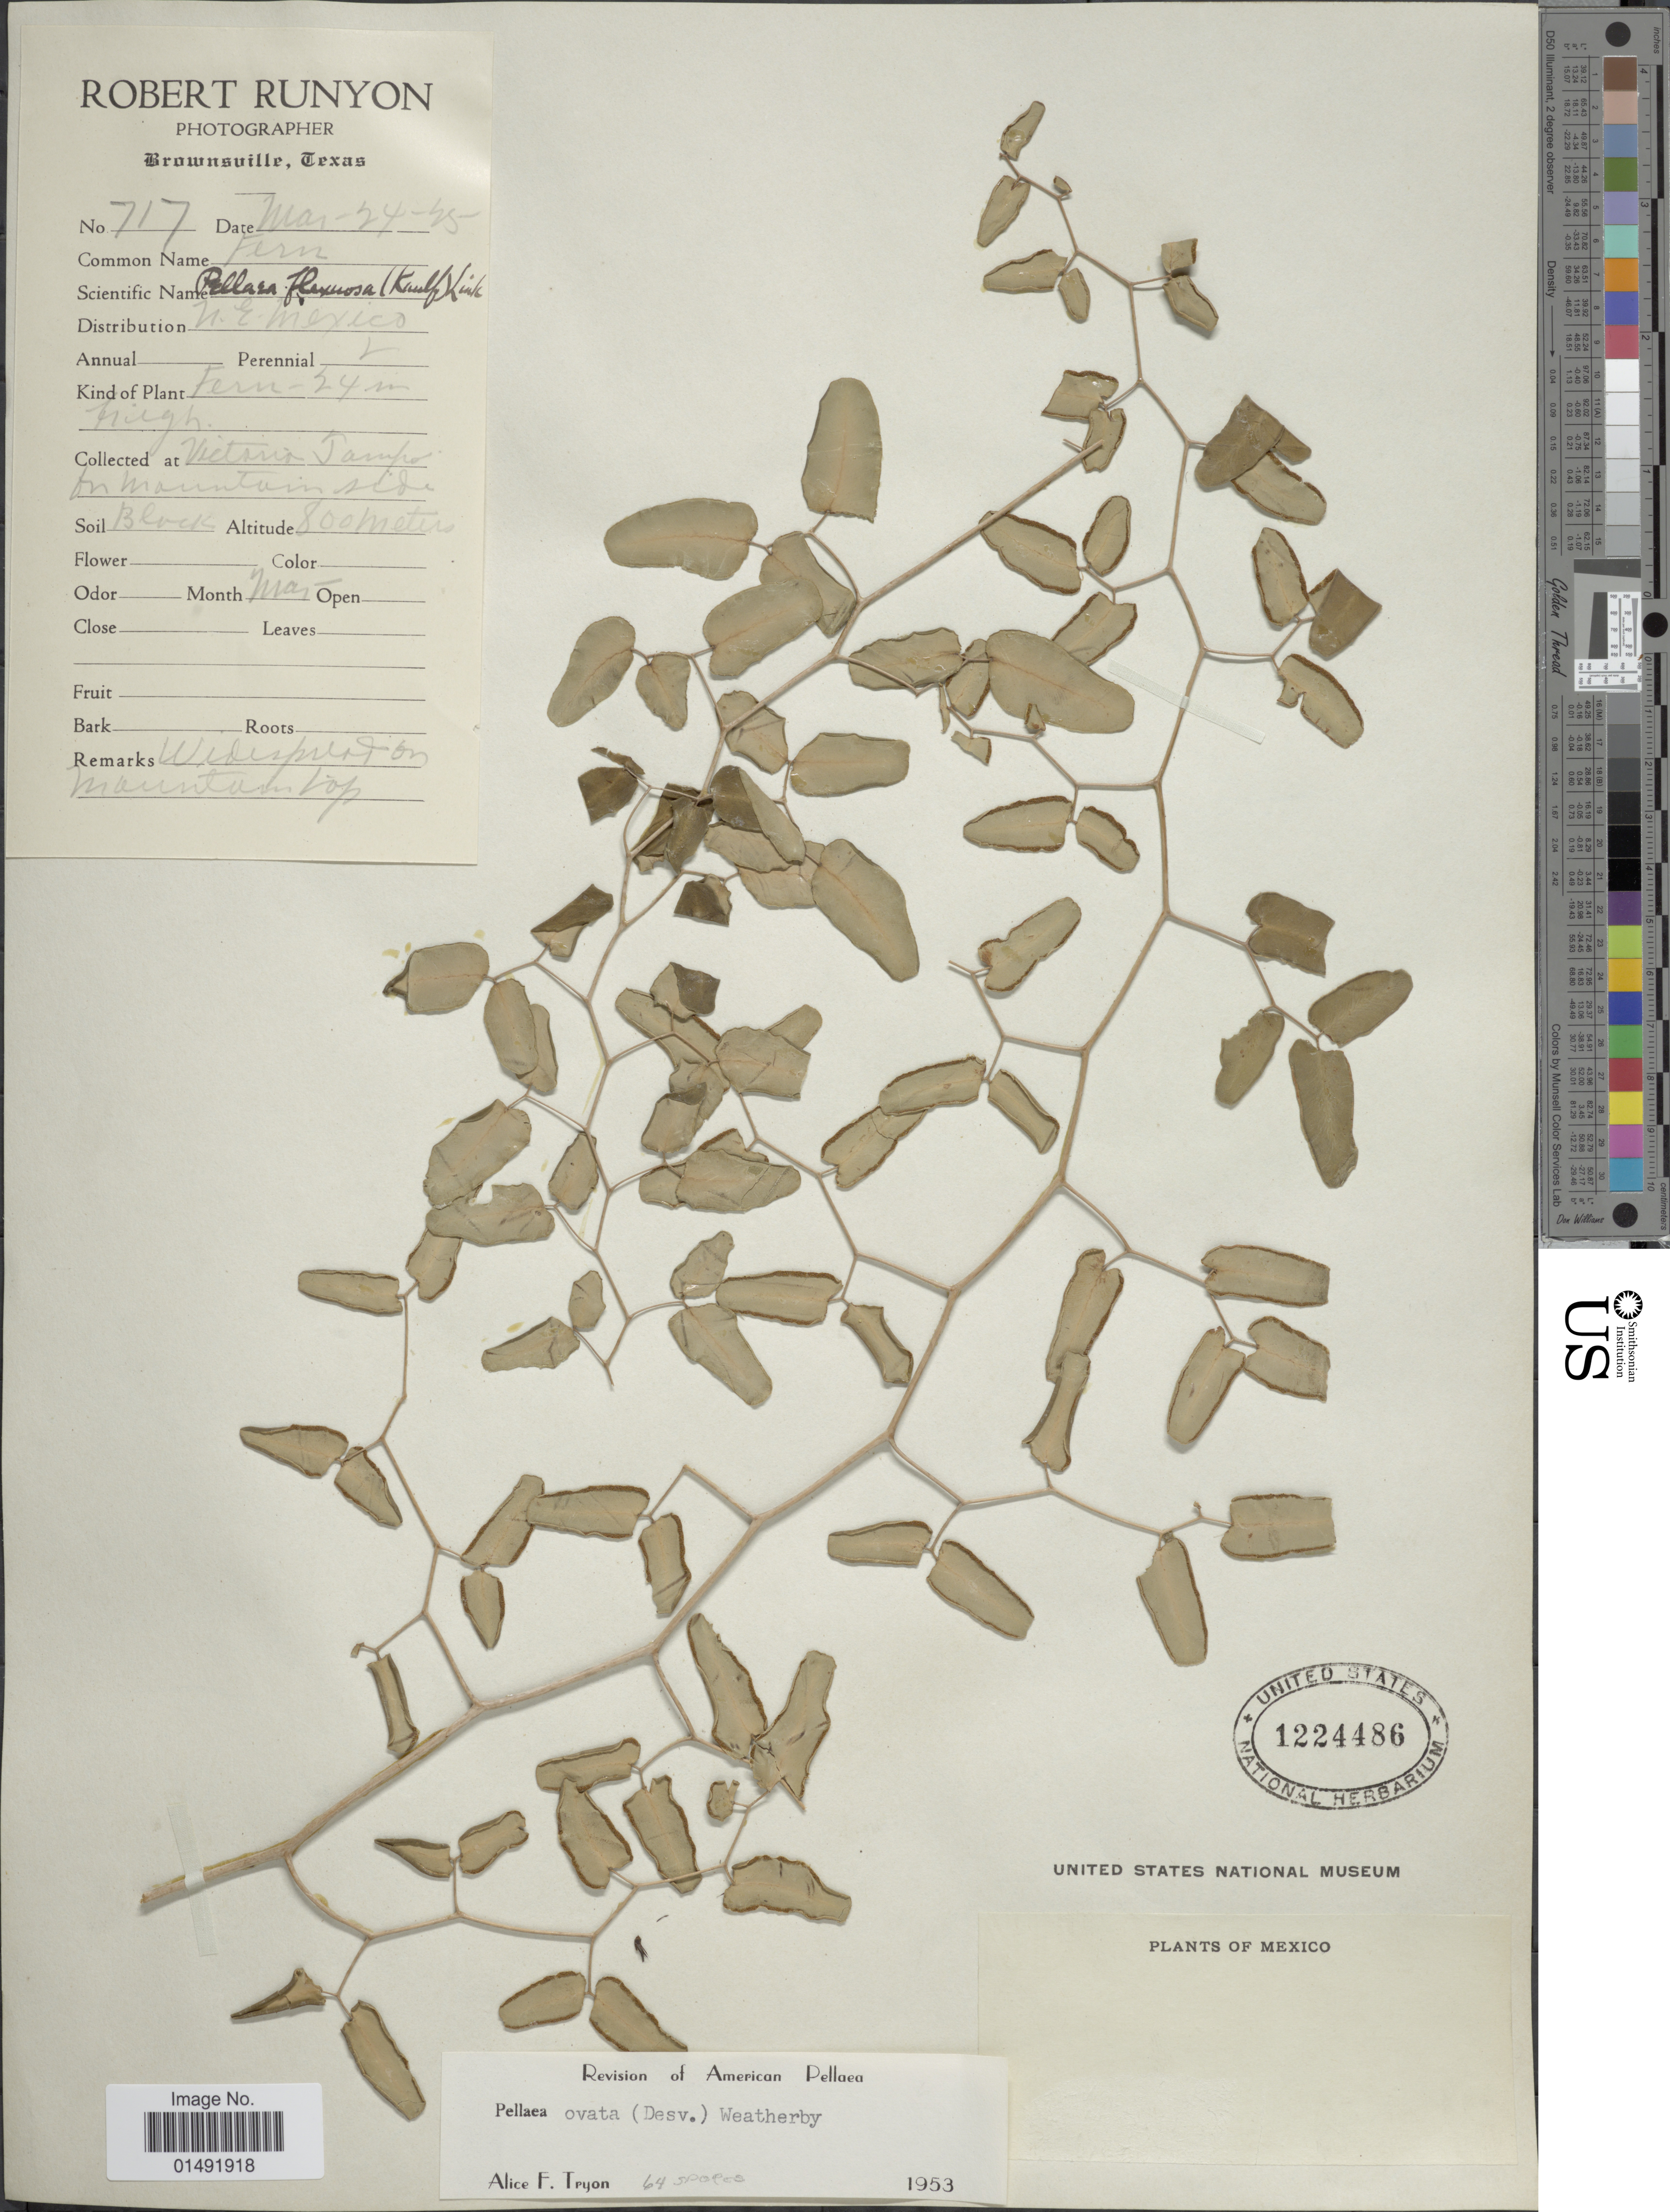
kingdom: Plantae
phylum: Tracheophyta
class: Polypodiopsida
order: Polypodiales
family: Pteridaceae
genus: Pellaea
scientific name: Pellaea ovata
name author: (Desv.) Weath.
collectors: R. Runyon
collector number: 717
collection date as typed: Transcribed d/m/y: 24/3/45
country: Mexico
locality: N. E. Mexico, Victoria Tampo On mnountain side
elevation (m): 800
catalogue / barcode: US 1224486